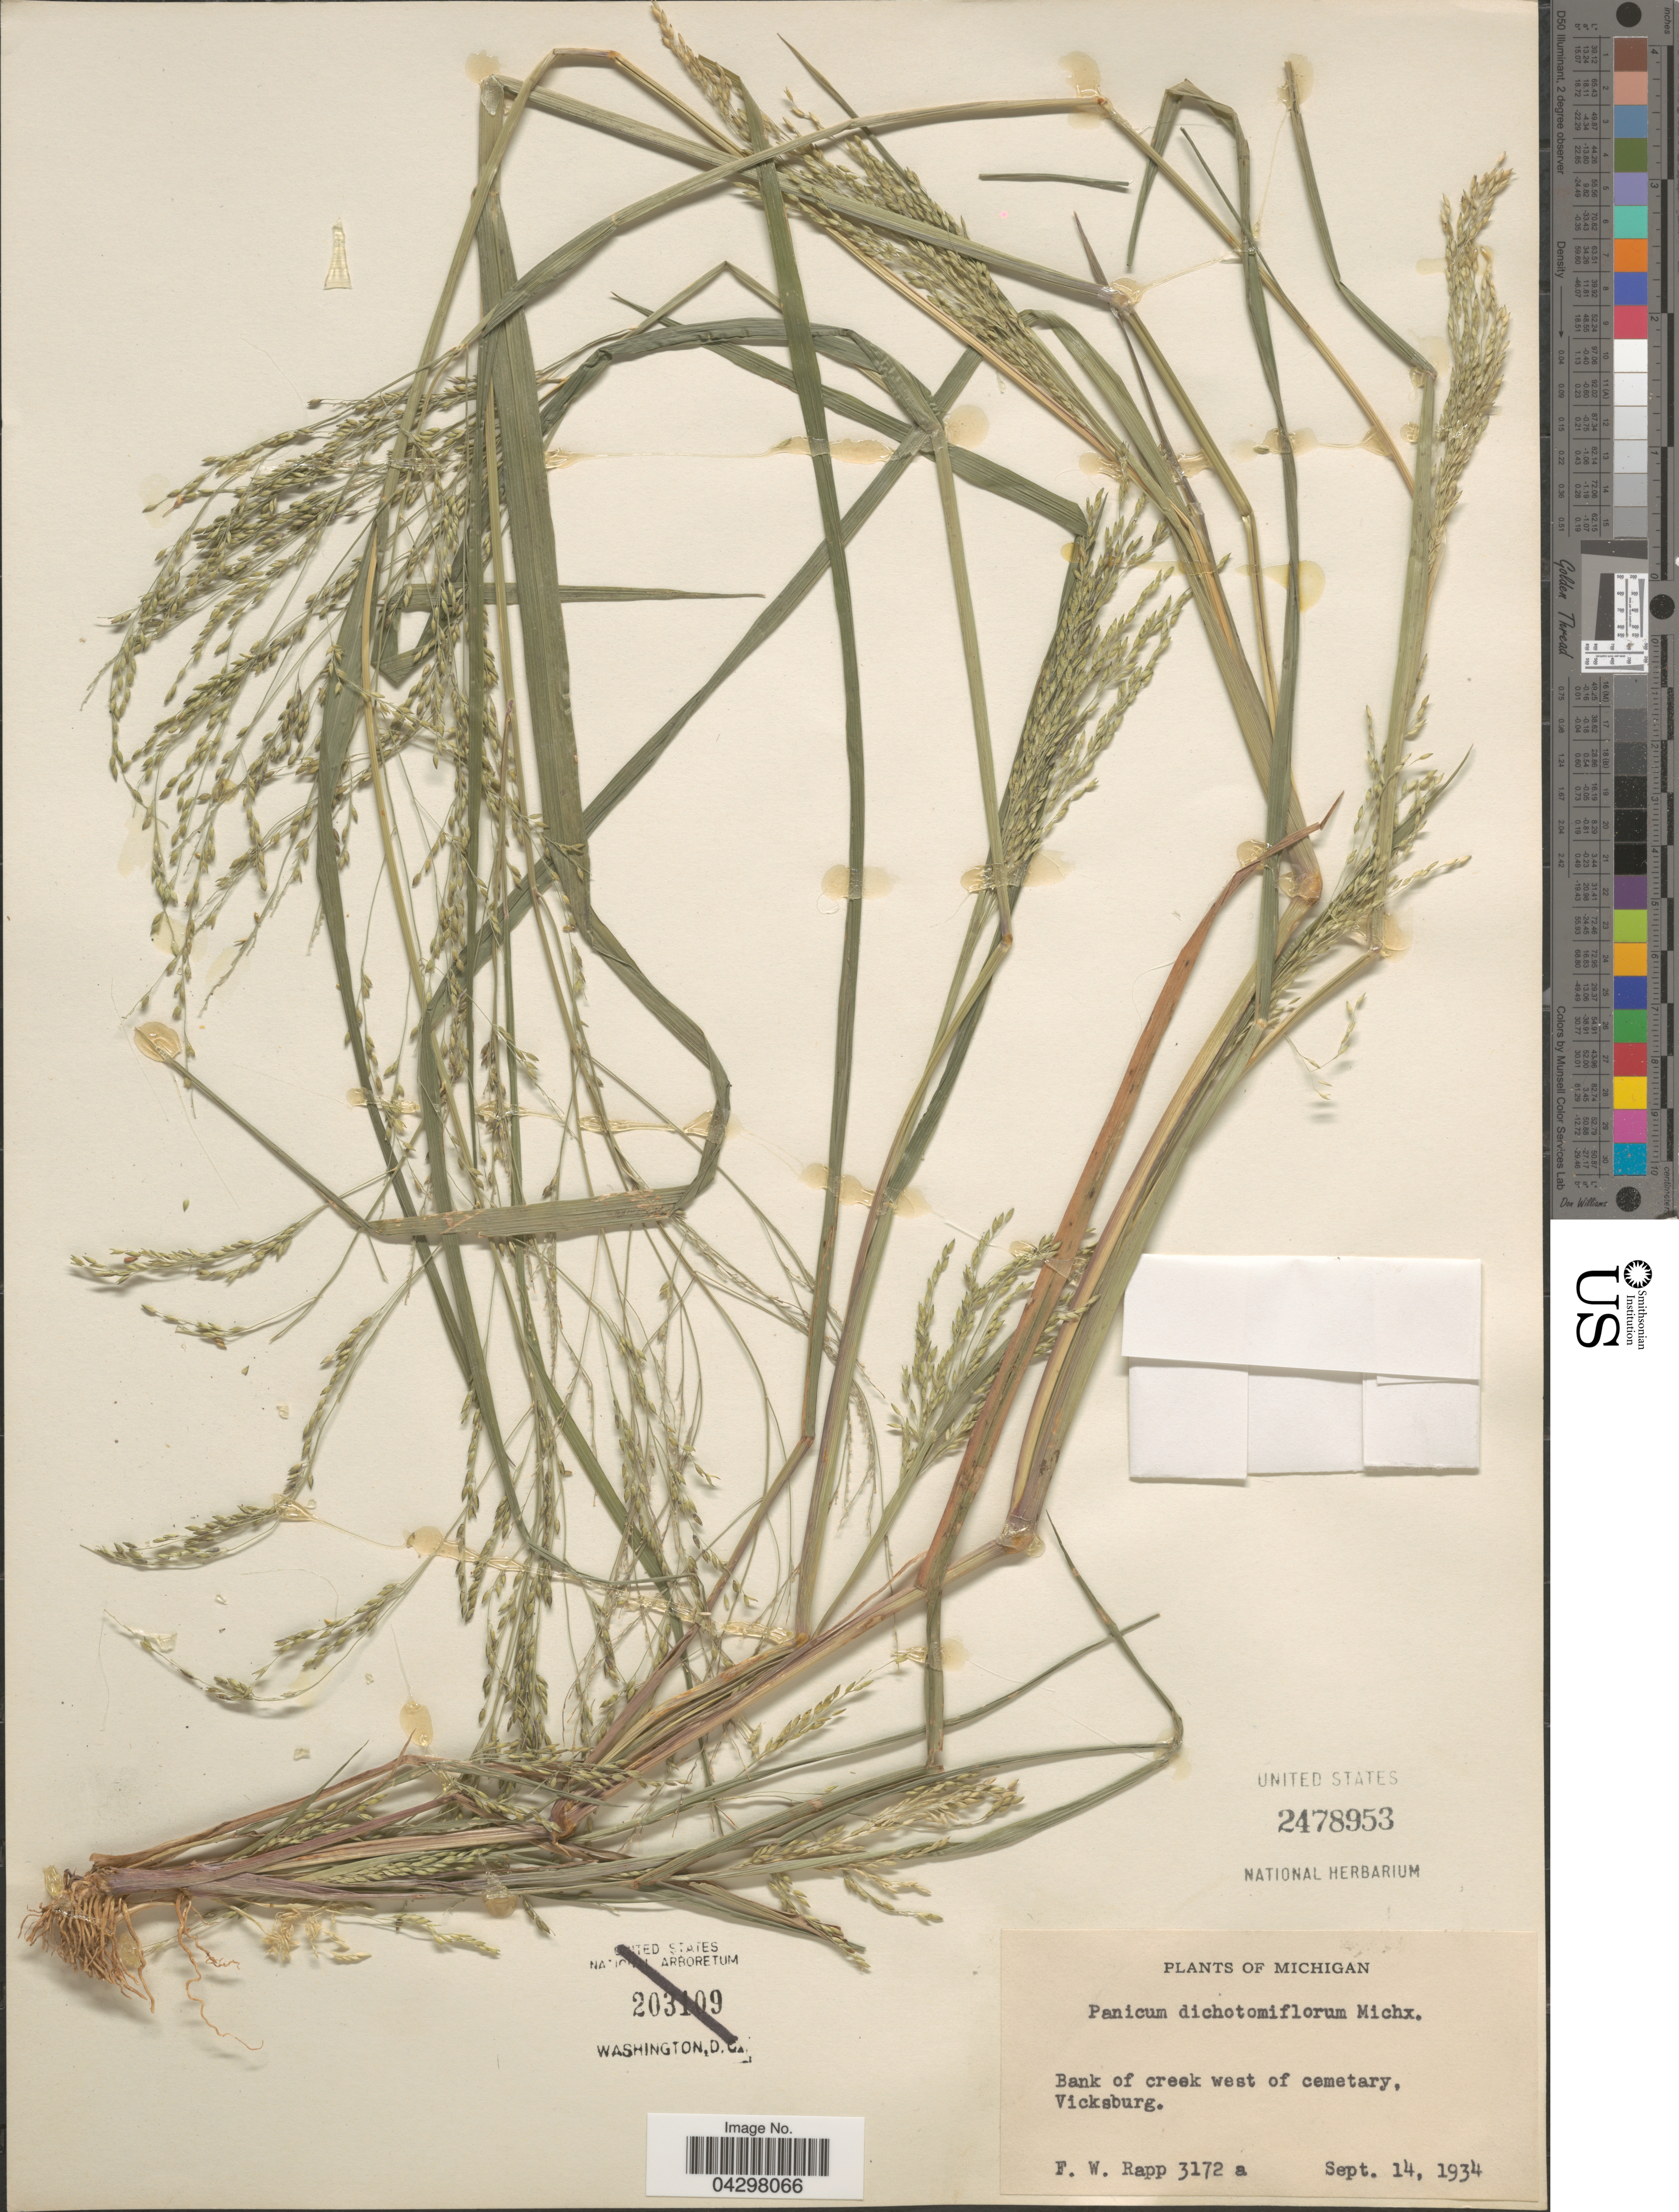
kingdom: Plantae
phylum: Tracheophyta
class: Liliopsida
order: Poales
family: Poaceae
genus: Panicum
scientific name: Panicum dichotomiflorum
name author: Michx.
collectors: F. Rapp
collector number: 3172a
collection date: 1934-09-14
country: United States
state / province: Michigan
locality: Bank of creek west of cemetary, Vicksburg.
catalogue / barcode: US 2478953